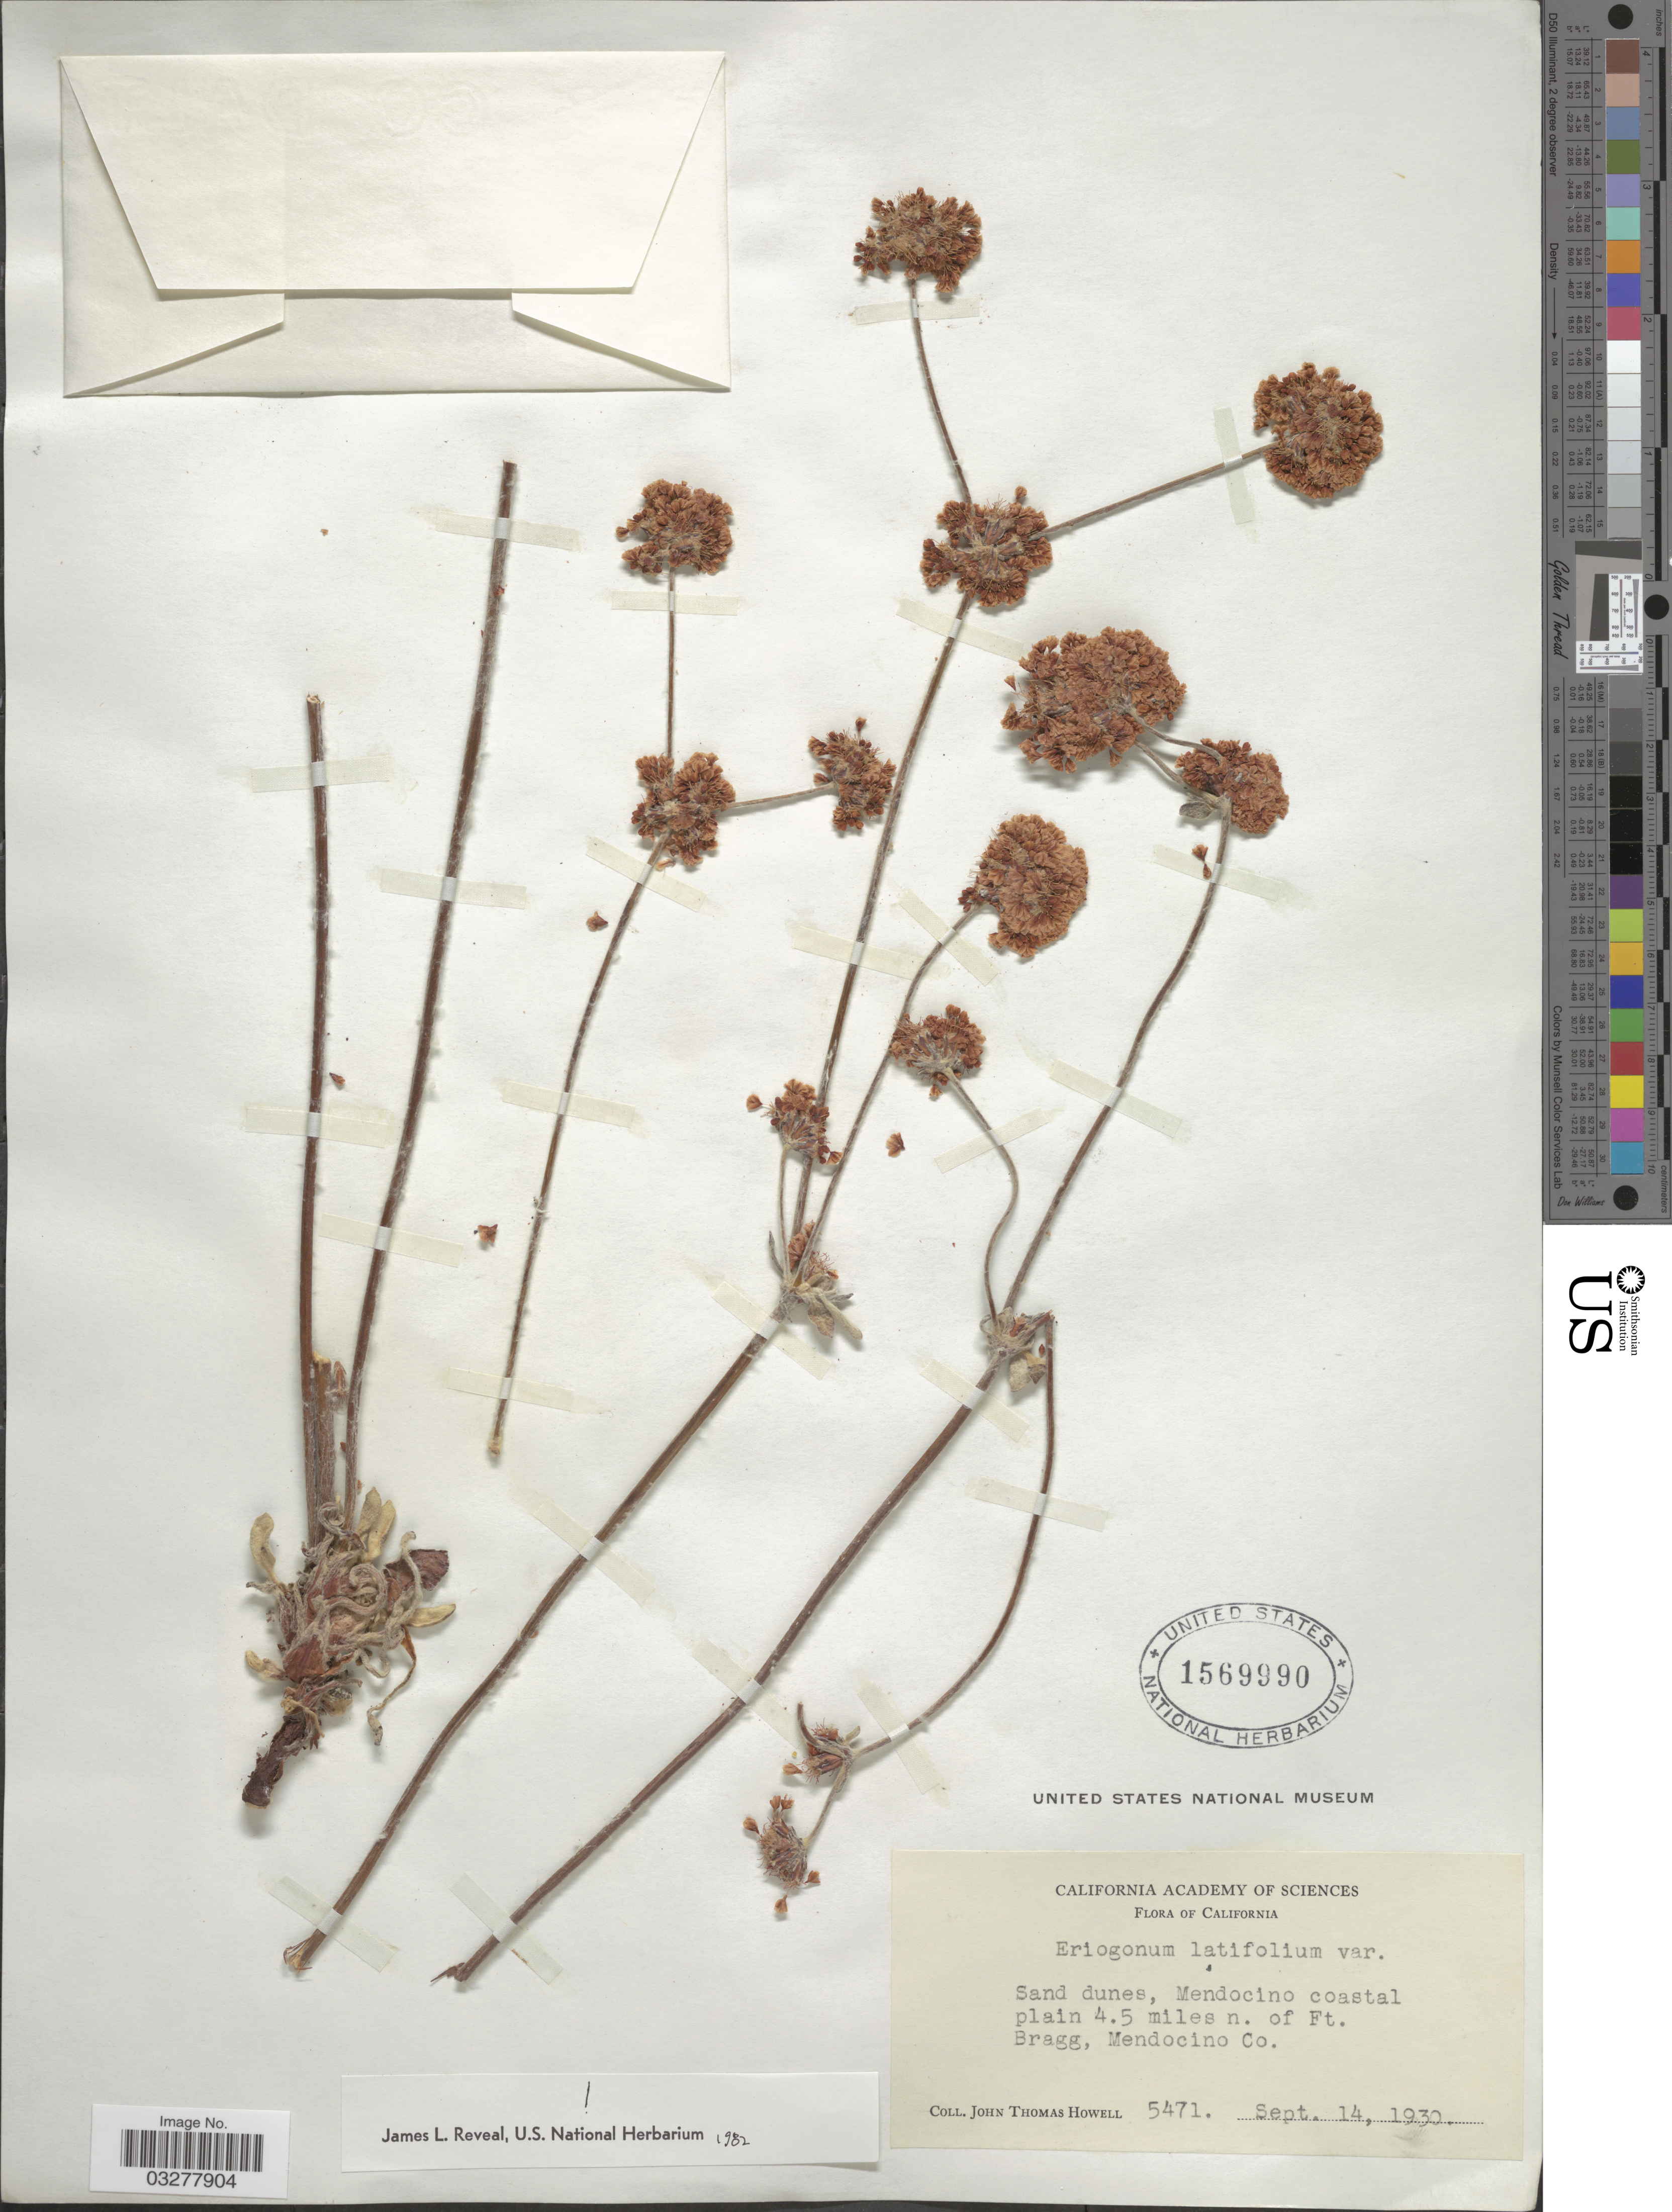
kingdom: Plantae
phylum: Tracheophyta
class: Magnoliopsida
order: Caryophyllales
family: Polygonaceae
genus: Eriogonum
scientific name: Eriogonum latifolium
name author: Sm.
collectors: J. T. Howell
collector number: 5471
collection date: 1930-09-14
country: United States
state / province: California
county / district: Mendocino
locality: Sand dunes, Mendocino coastal plain 4.5 miles n. of Ft. Bragg, Mendocino Co.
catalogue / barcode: US 1569990